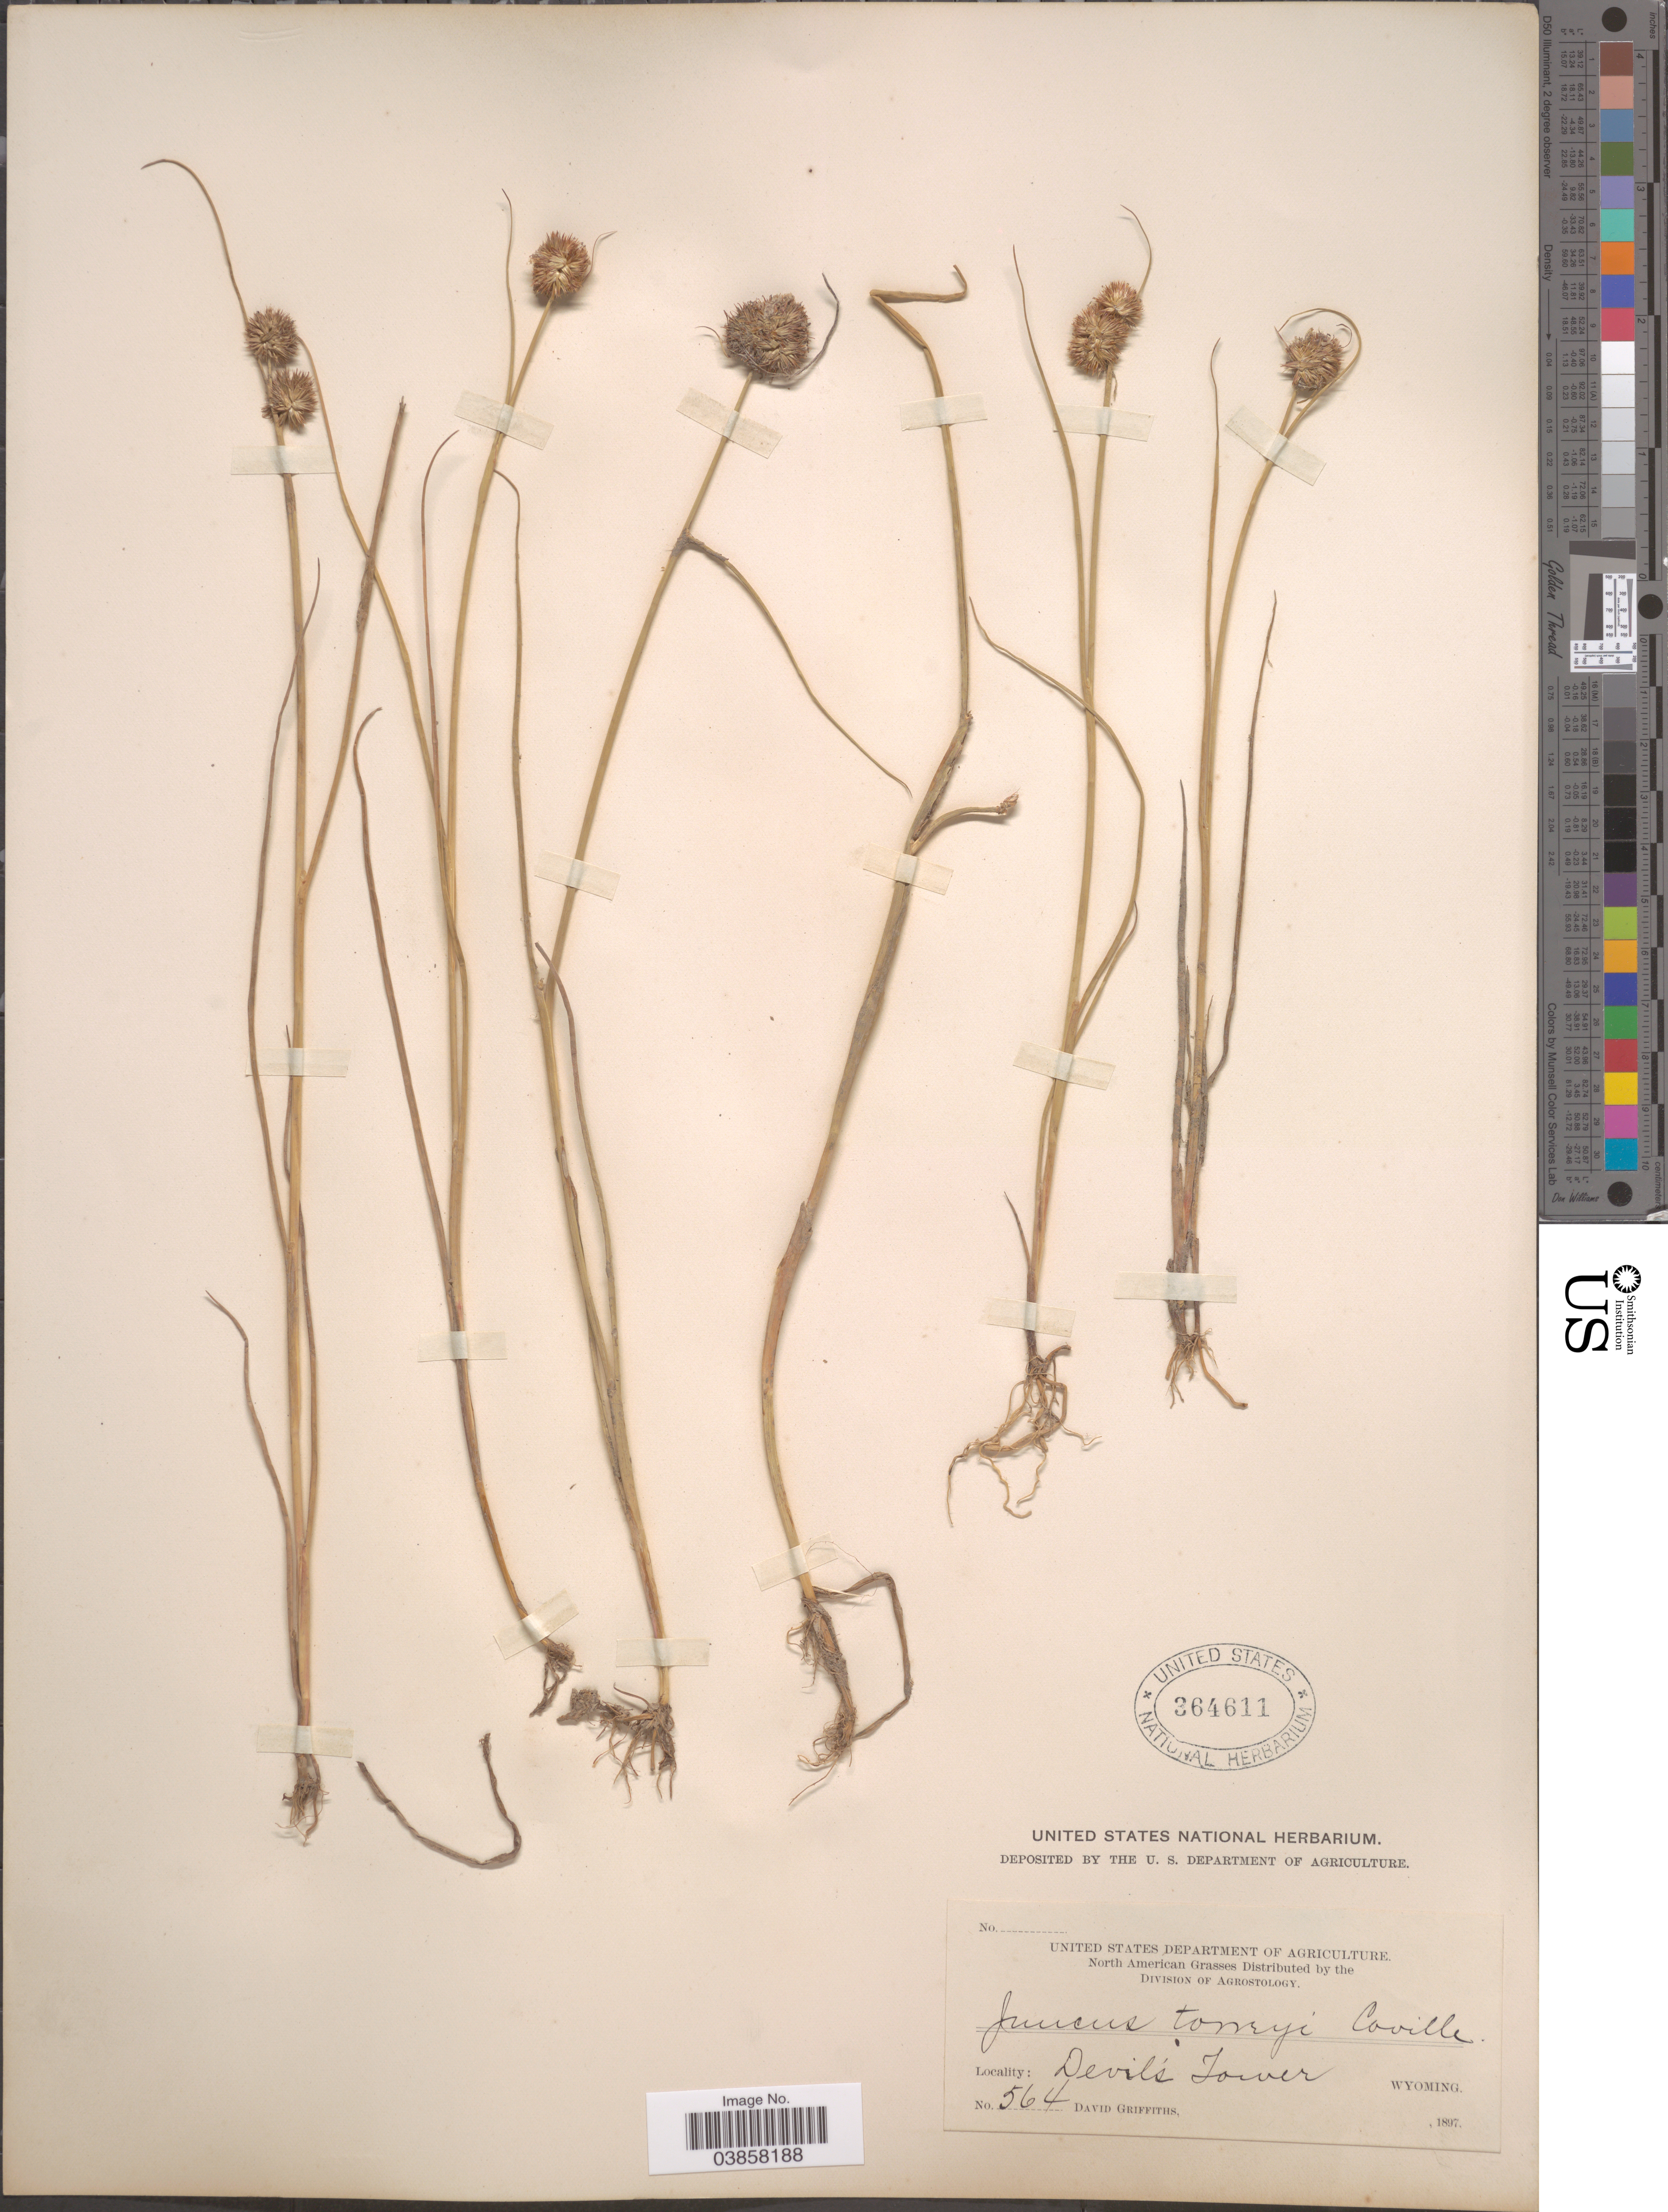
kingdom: Plantae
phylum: Tracheophyta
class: Liliopsida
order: Poales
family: Juncaceae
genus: Juncus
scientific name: Juncus torreyi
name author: Coville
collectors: D. Griffiths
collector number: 564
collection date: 1897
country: United States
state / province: Wyoming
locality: Devil's Tower.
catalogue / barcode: US 364611